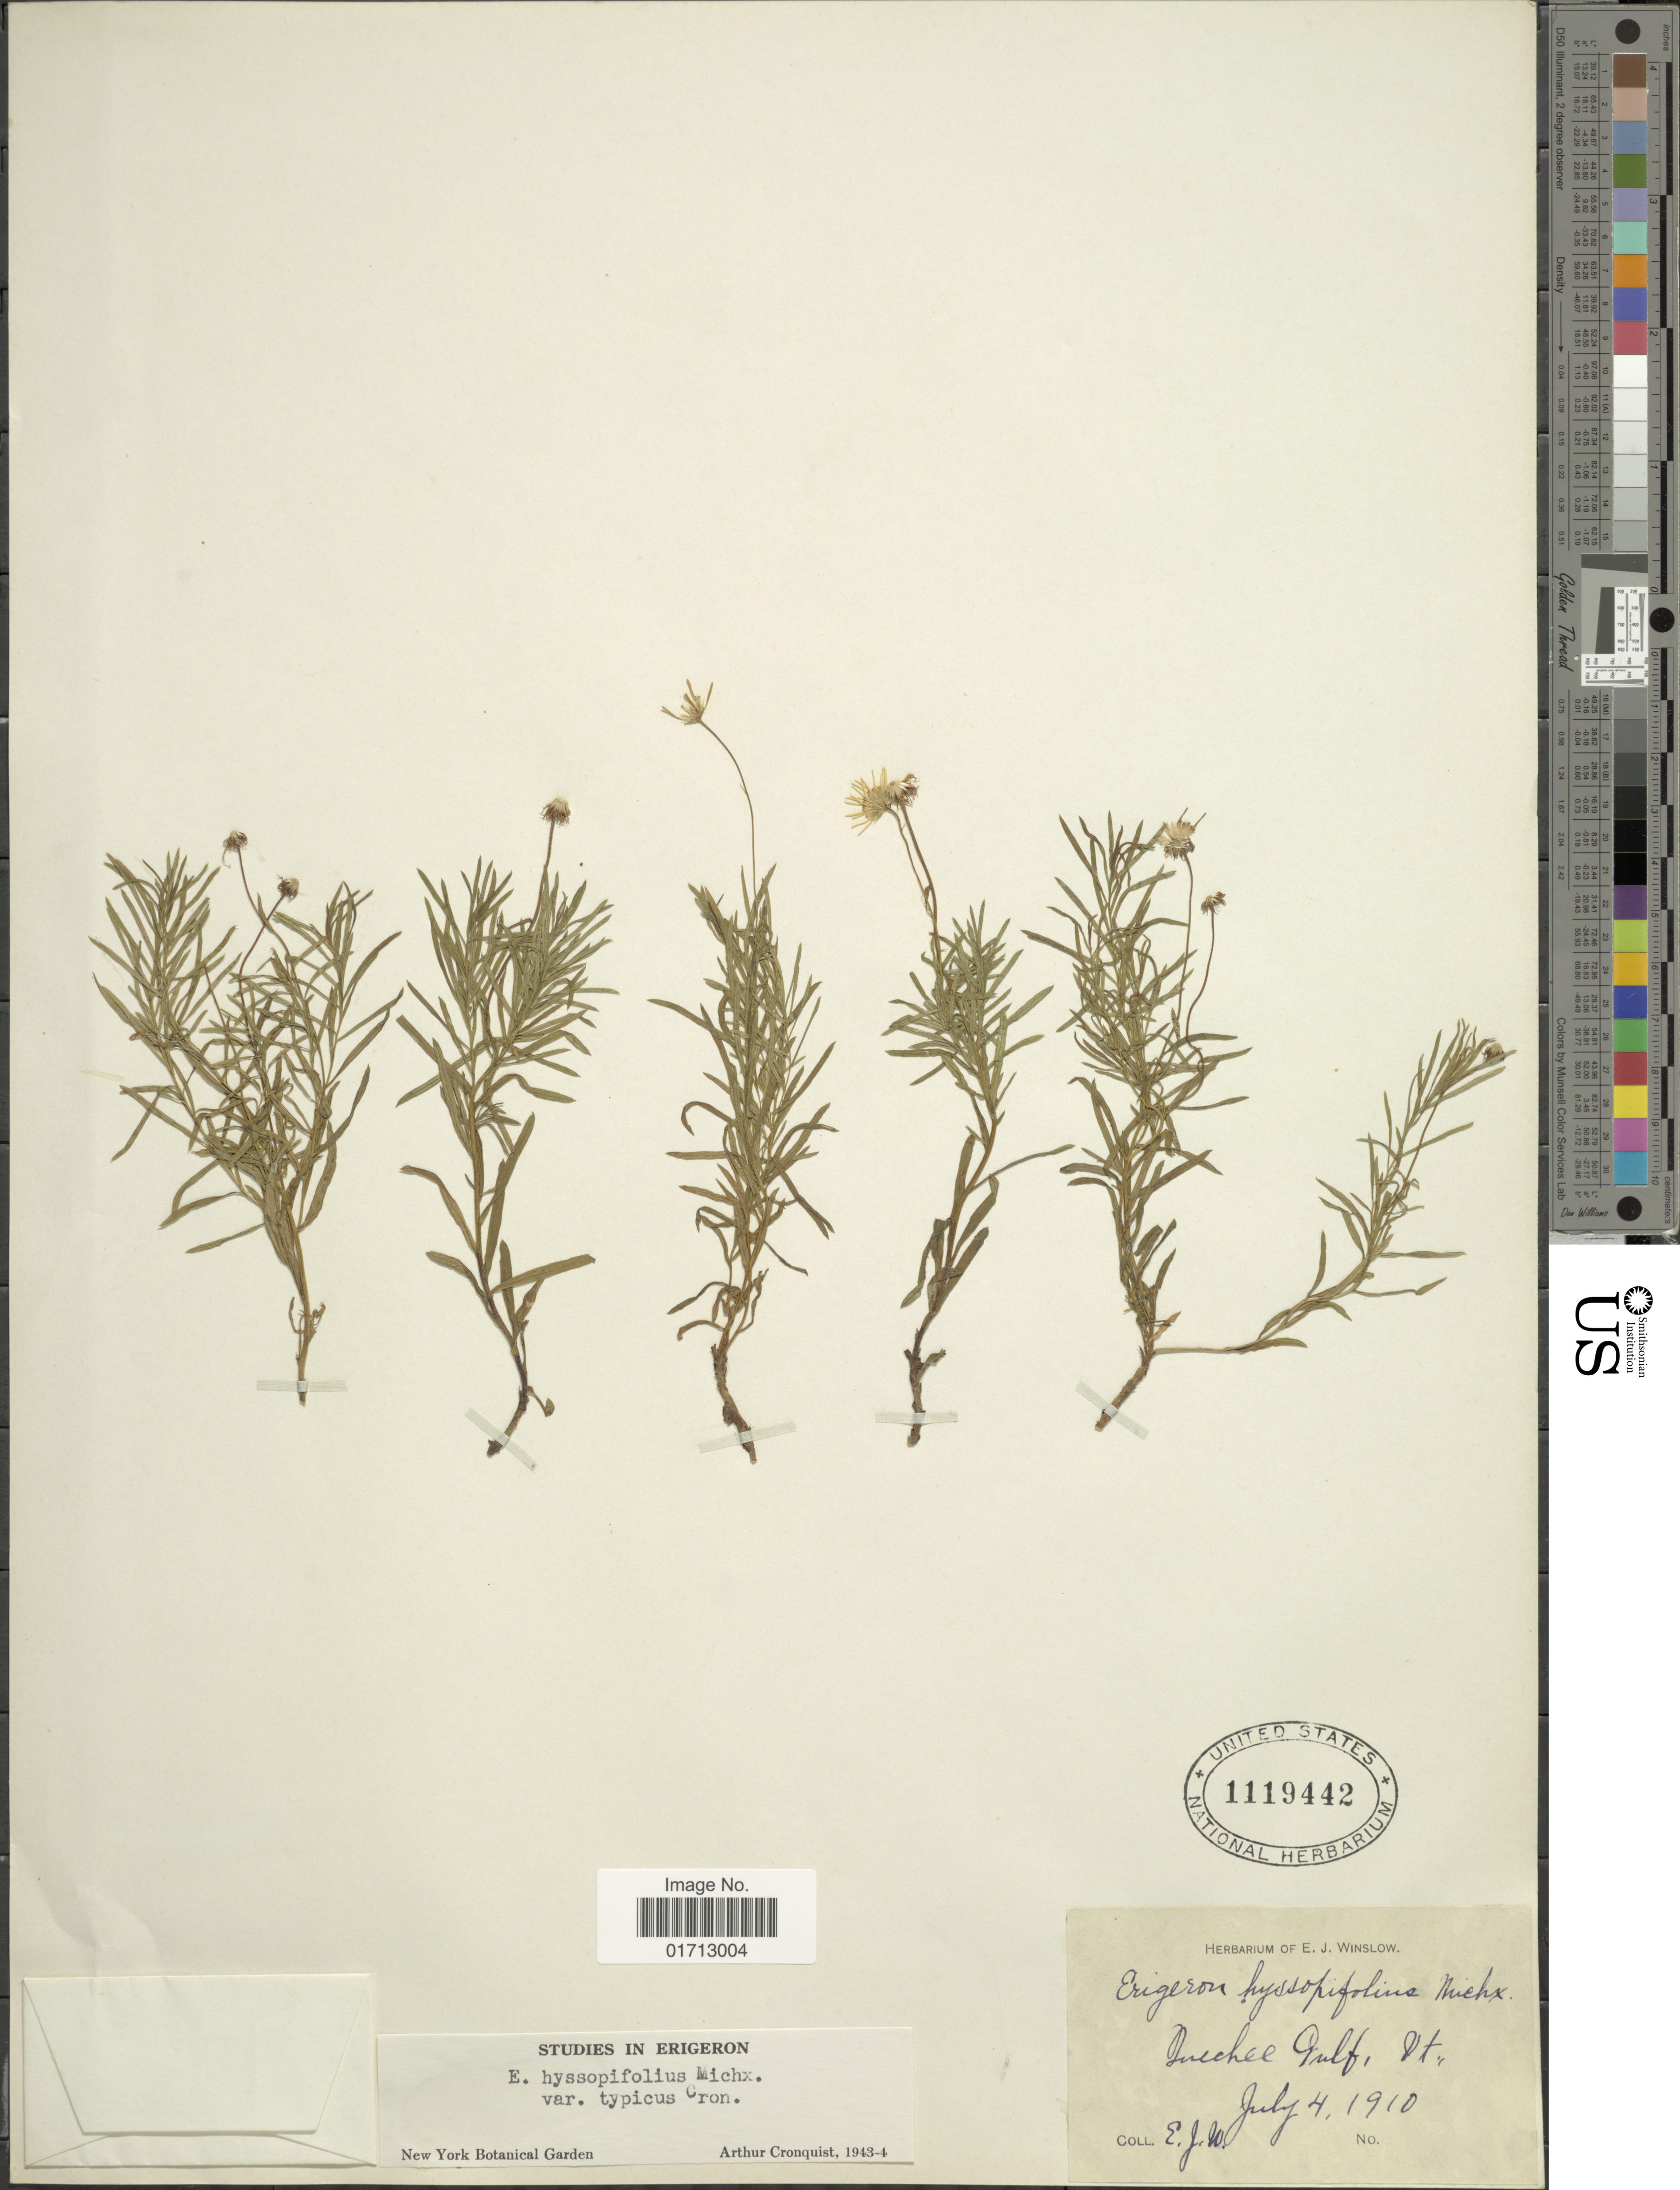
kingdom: Plantae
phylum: Tracheophyta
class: Magnoliopsida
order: Asterales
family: Asteraceae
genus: Erigeron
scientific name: Erigeron hyssopifolius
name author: Michx.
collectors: E. Winslow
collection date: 1910-07-04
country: United States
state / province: Vermont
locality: Quechee Gulf.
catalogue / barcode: US 1119442